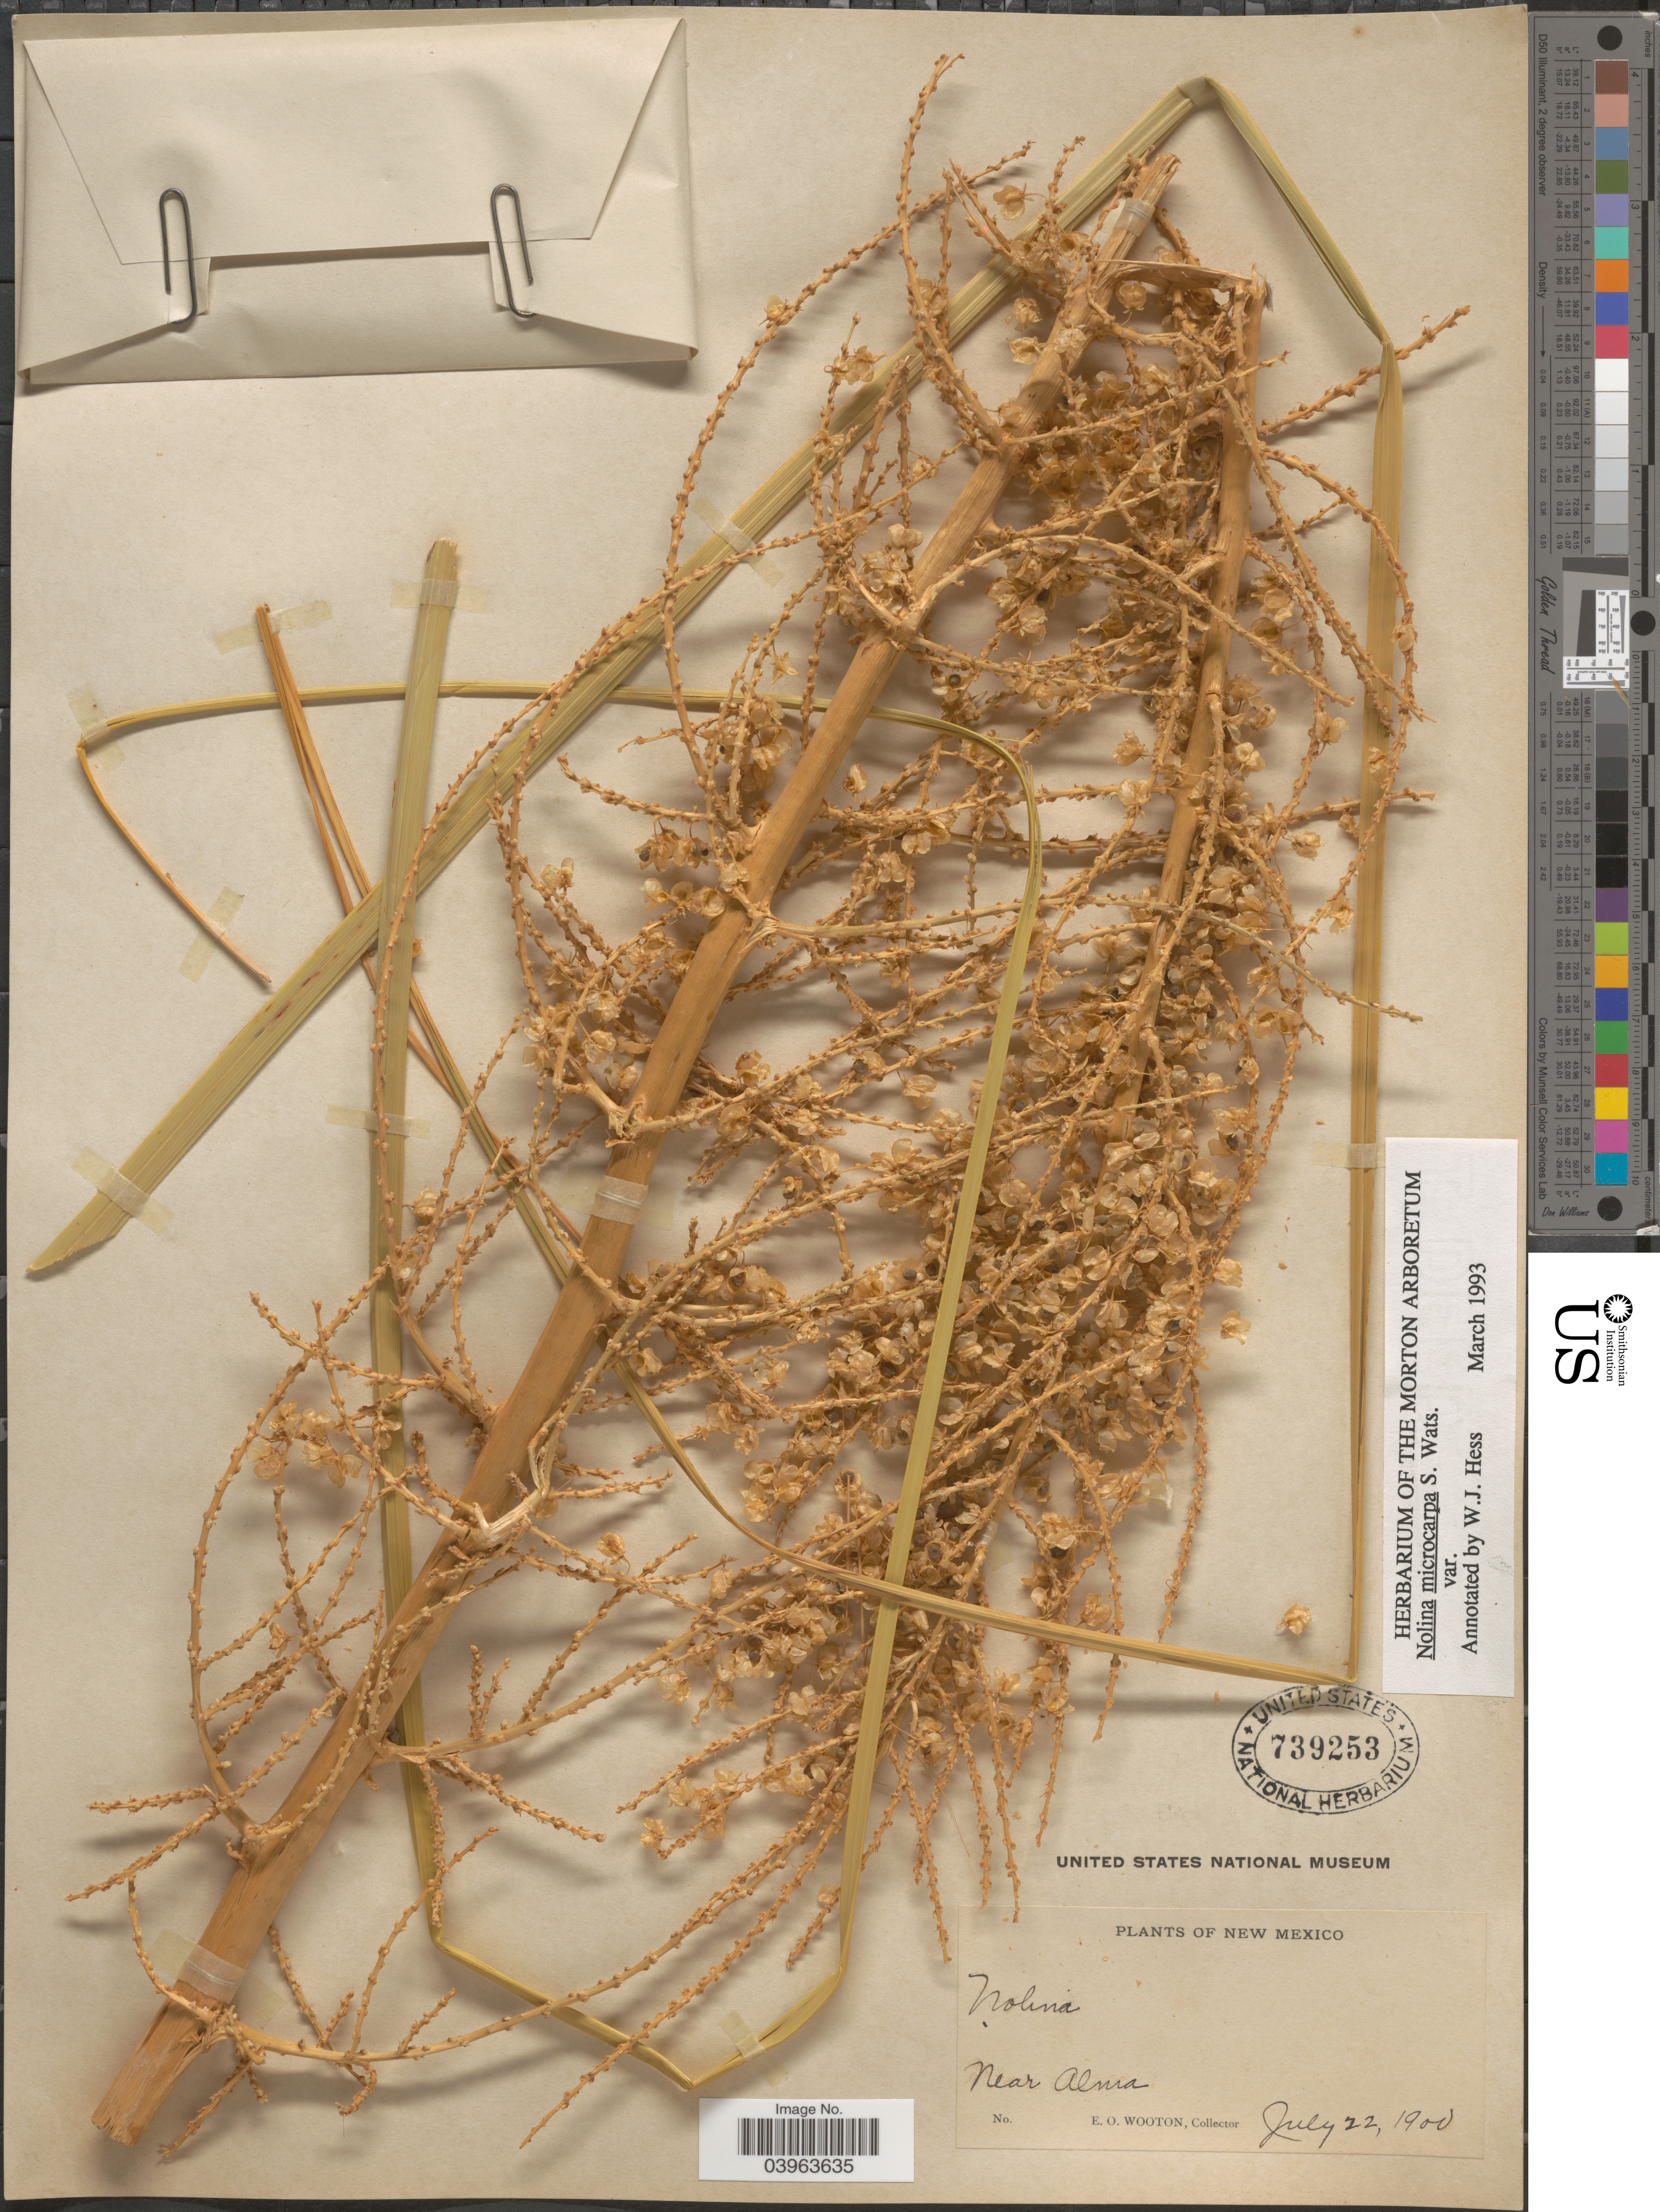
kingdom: Plantae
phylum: Tracheophyta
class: Liliopsida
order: Asparagales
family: Asparagaceae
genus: Nolina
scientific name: Nolina microcarpa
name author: S. Watson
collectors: E. O. Wooton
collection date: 1900-07-22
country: United States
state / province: New Mexico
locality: Near Alma.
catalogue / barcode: US 739253